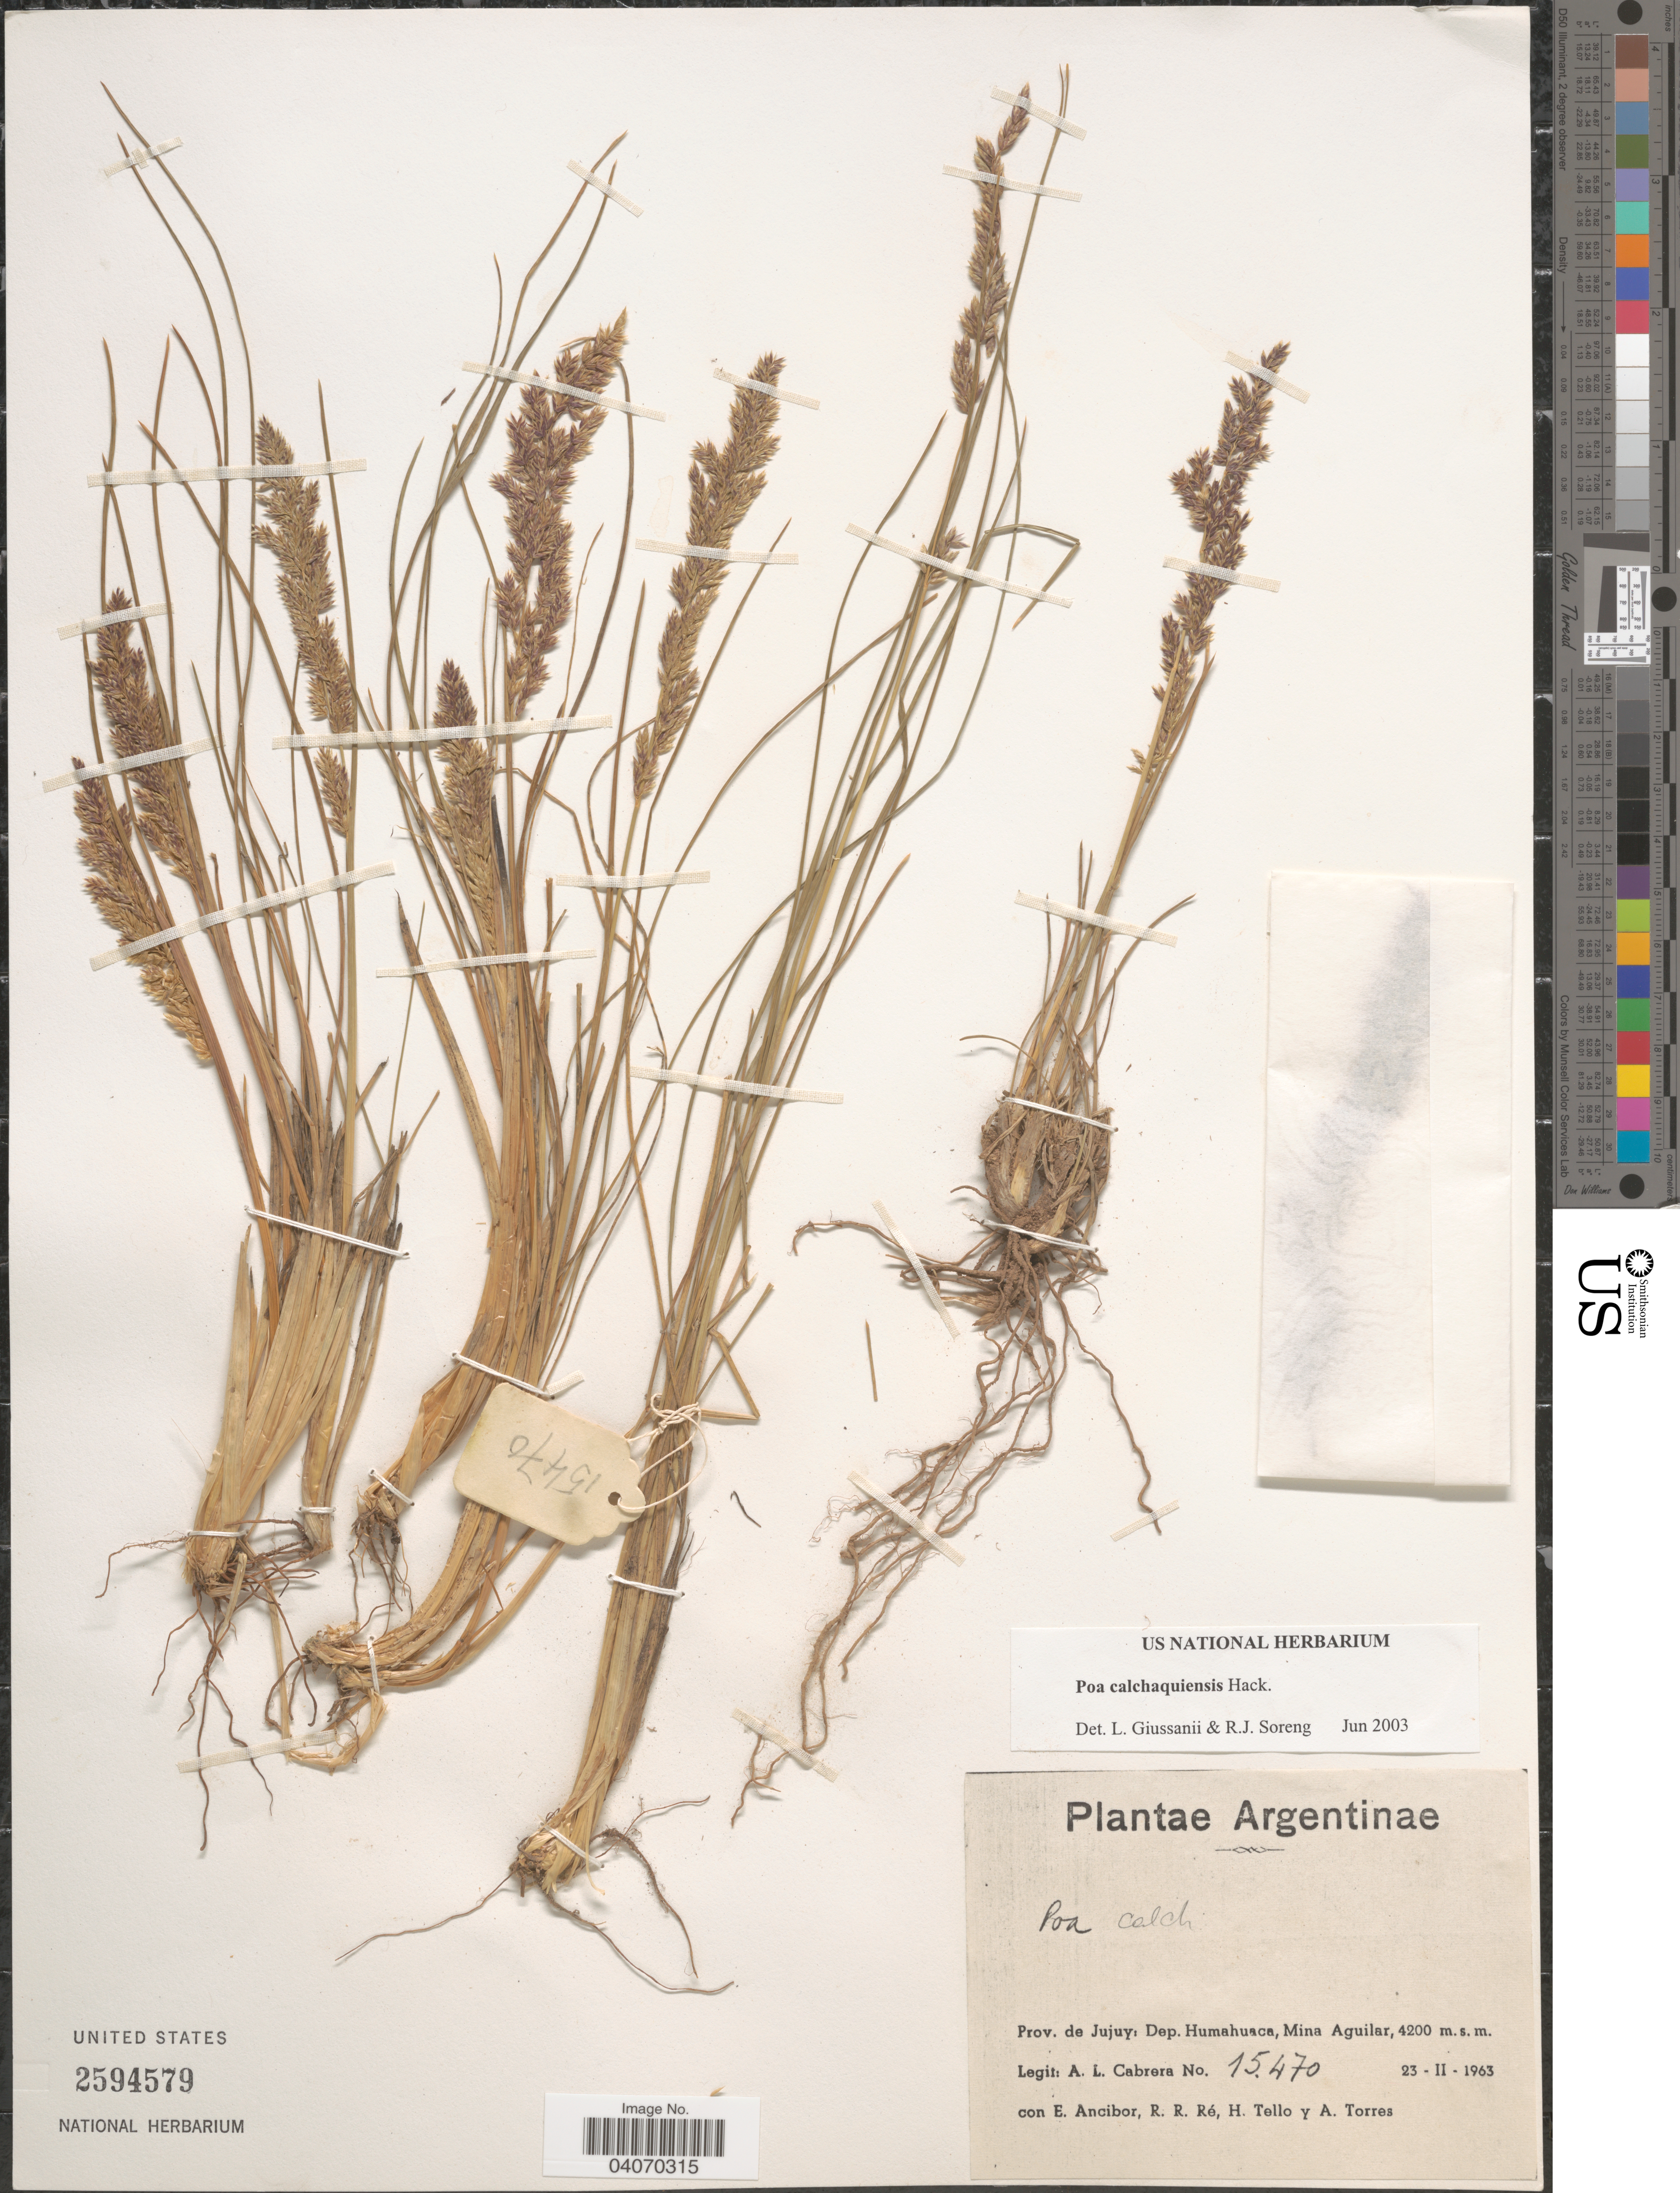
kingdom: Plantae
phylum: Tracheophyta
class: Liliopsida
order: Poales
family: Poaceae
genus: Poa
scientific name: Poa calchaquiensis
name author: Hack.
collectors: A. L. Cabrera, E. Ancibor, R. Re, H. Tello & et al.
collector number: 15470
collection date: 1963-02-23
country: Argentina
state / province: Jujuy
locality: Dep. Humahuaca, Mina Aguilar.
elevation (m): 4200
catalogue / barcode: US 2594579